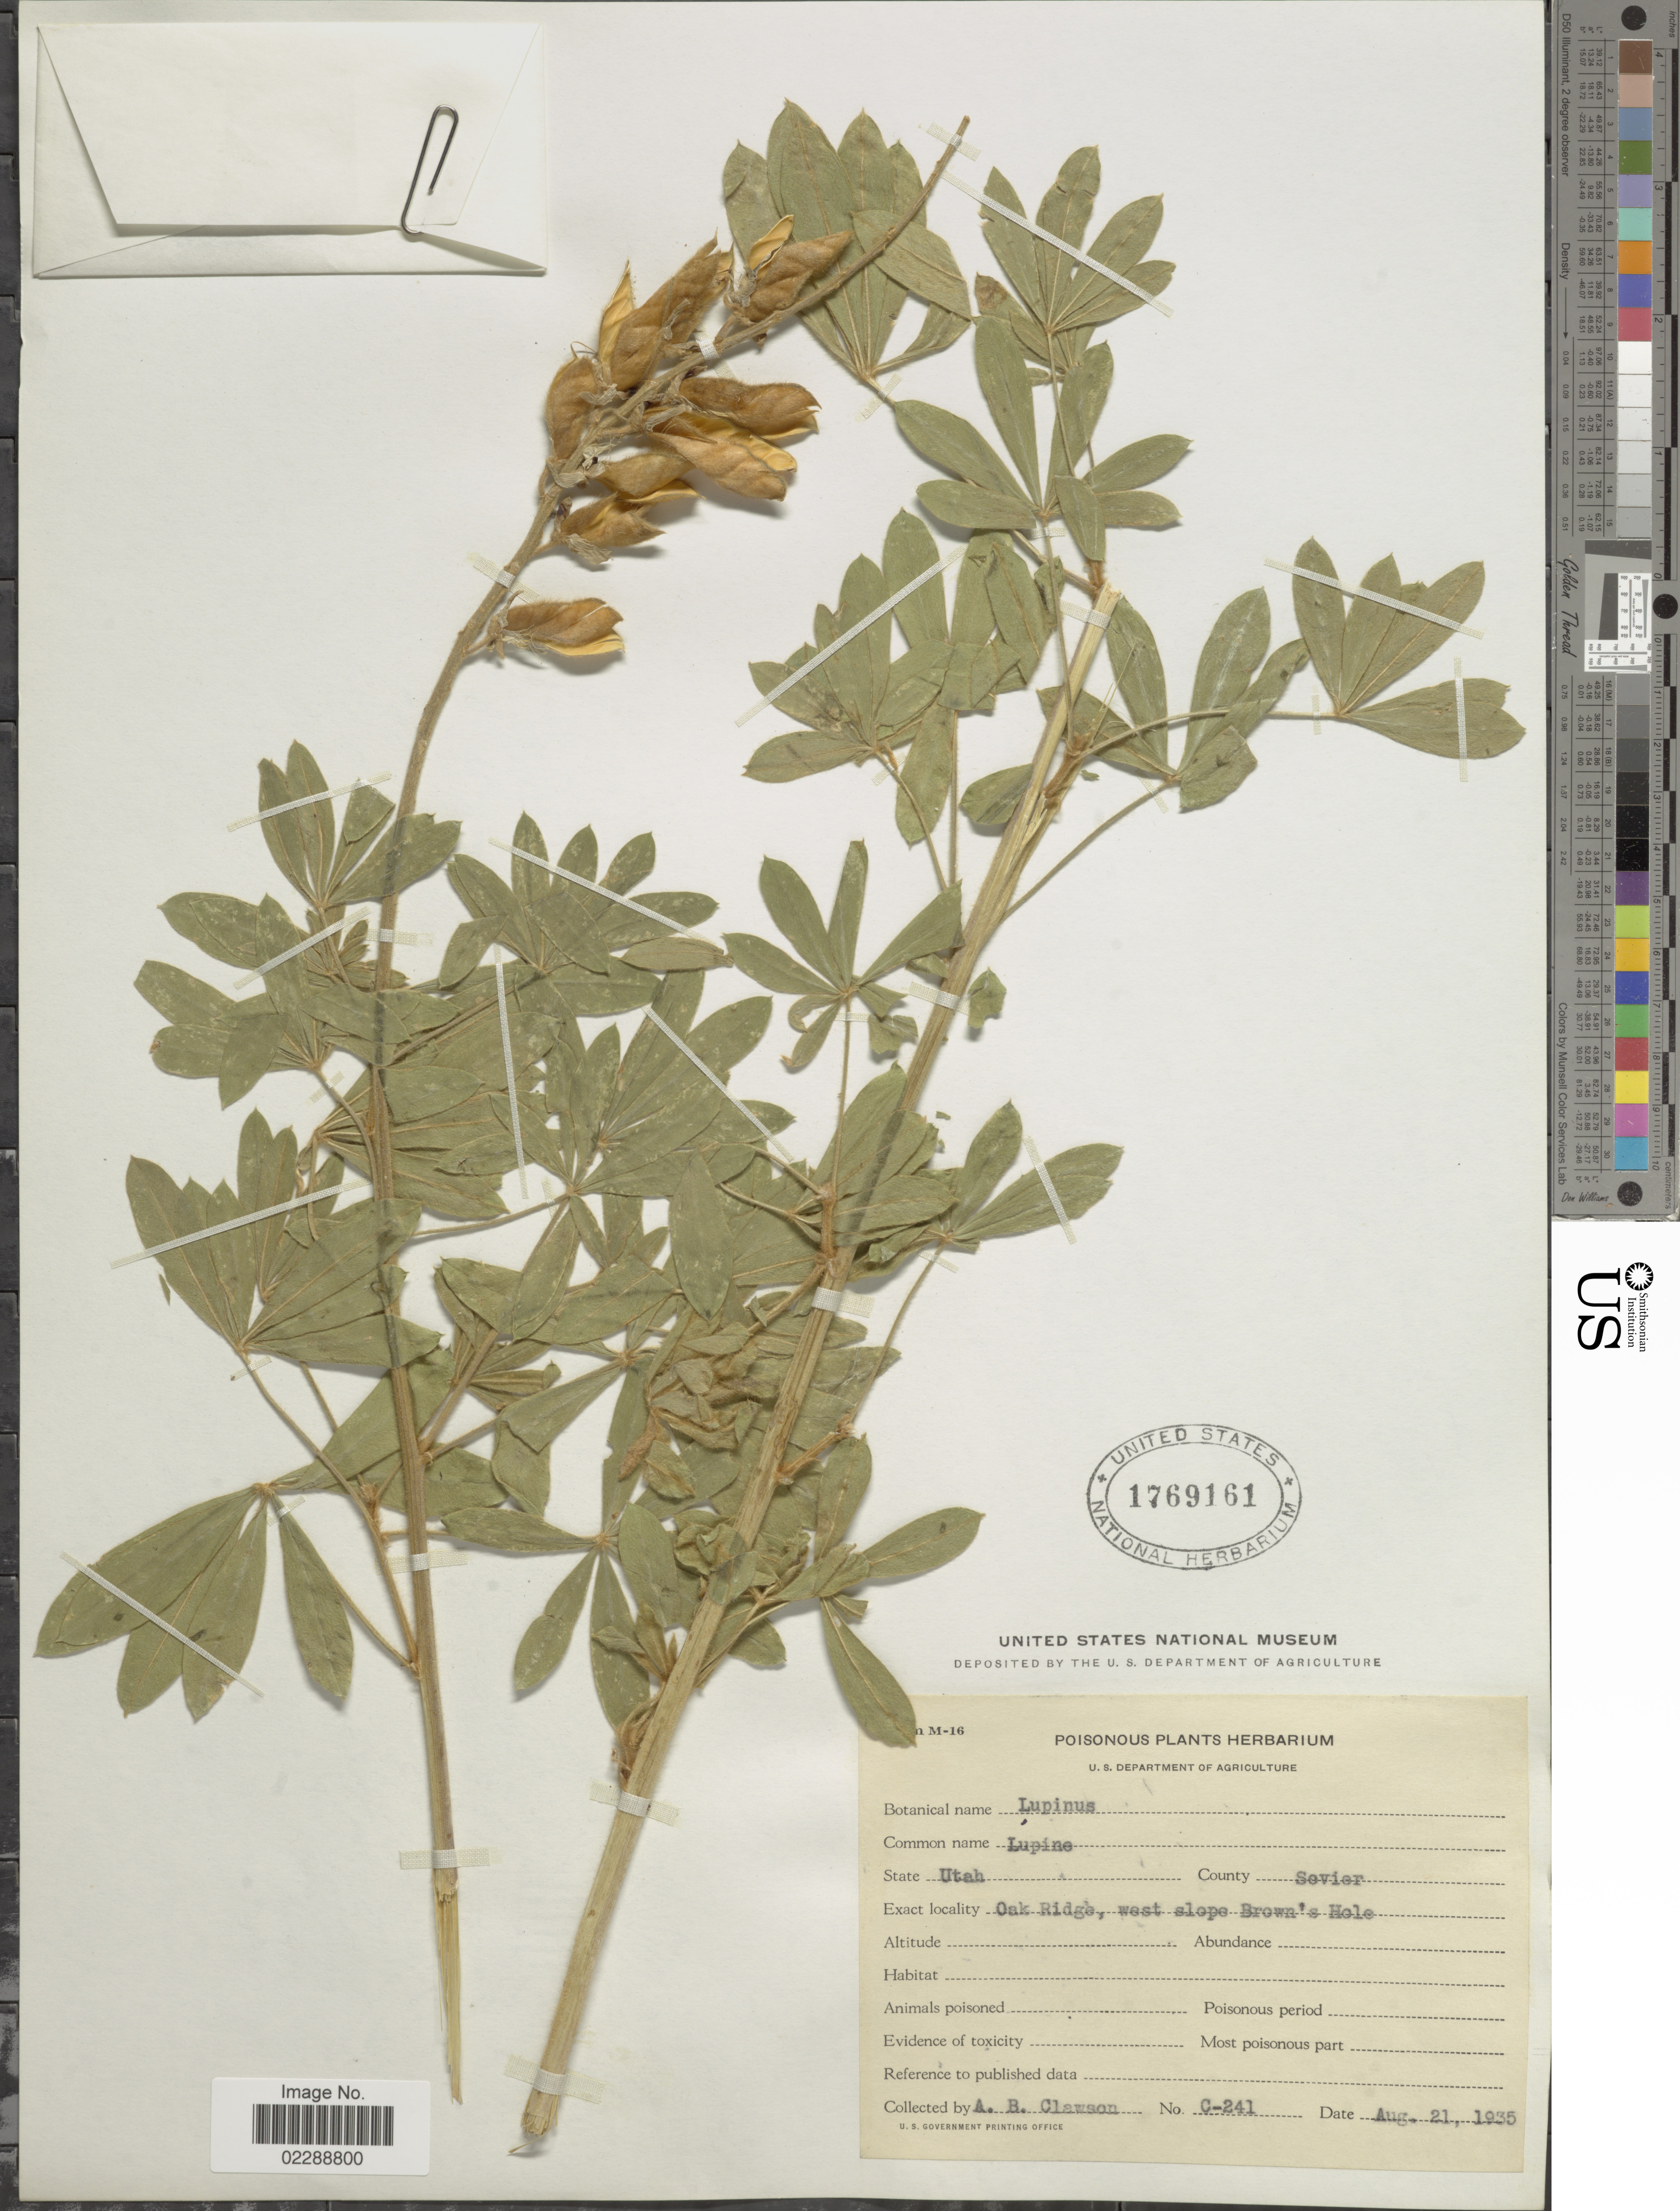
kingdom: Plantae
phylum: Tracheophyta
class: Magnoliopsida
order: Fabales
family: Fabaceae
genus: Lupinus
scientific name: Lupinus sp.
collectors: A. Clawson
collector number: C-241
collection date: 1935-08-21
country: United States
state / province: Utah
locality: State Utah, County Sevier, Oak Ridge, west slope Brown's Hole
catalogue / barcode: US 1769161